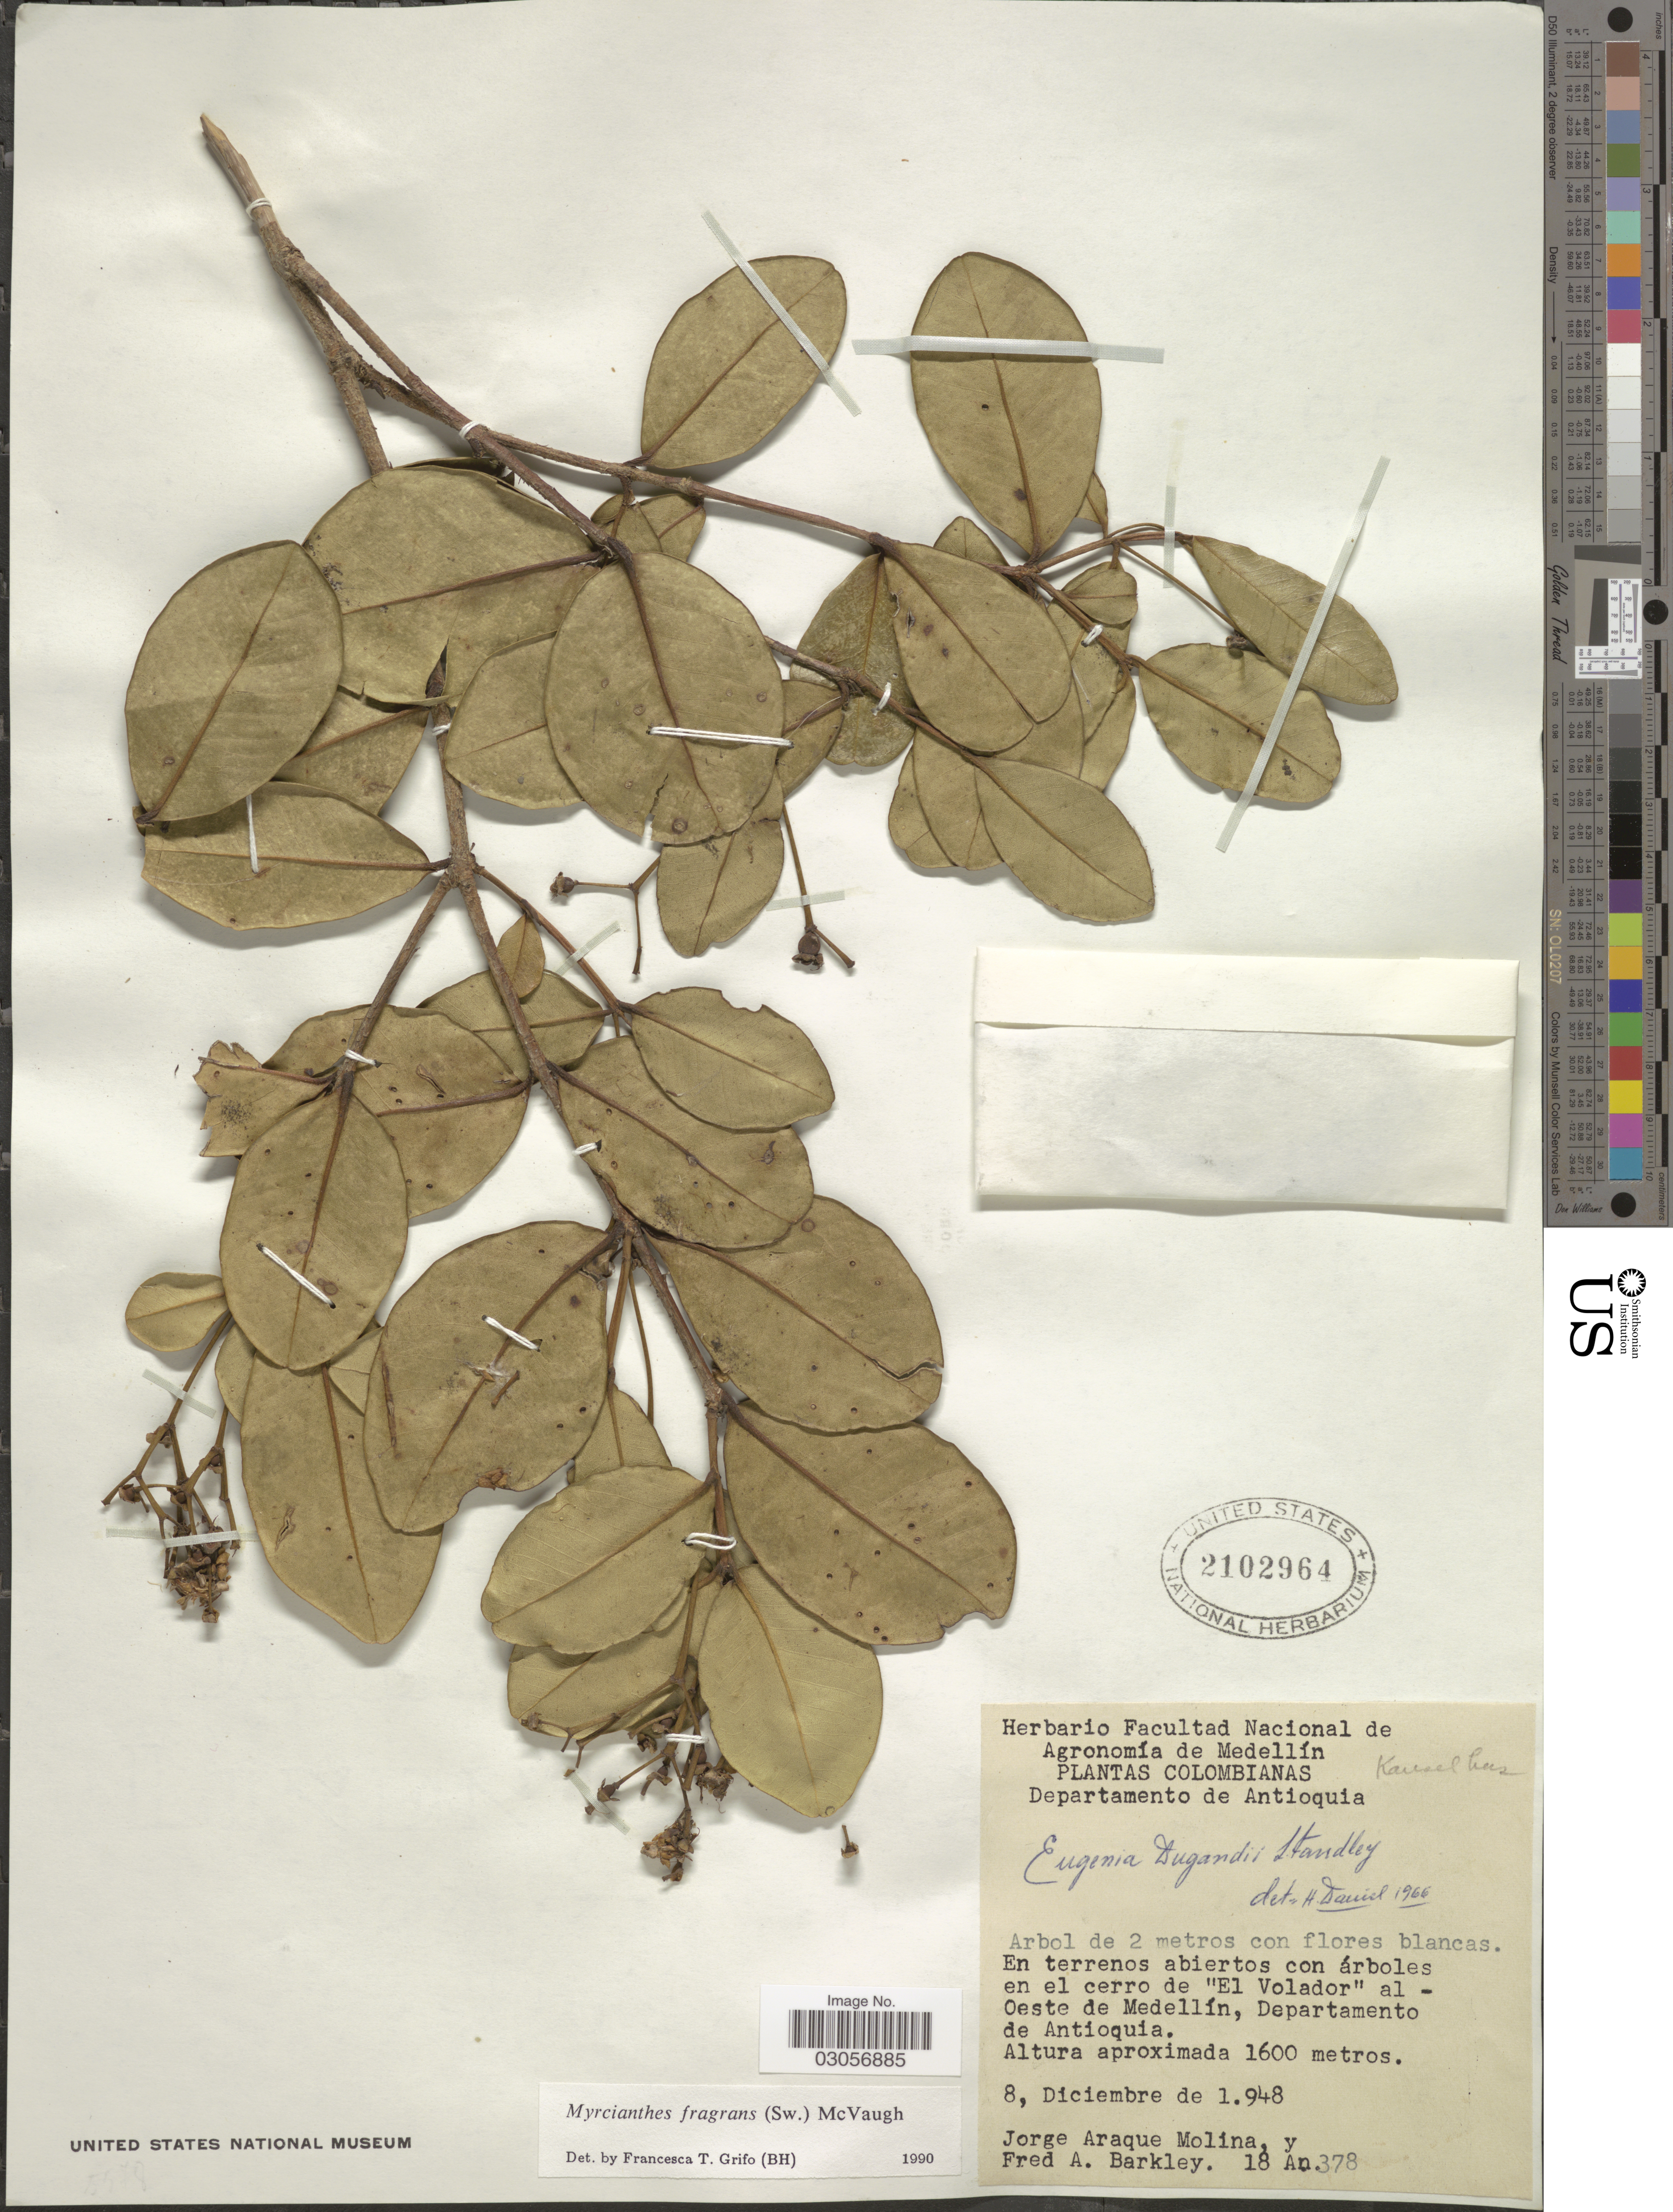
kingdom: Plantae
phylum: Tracheophyta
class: Magnoliopsida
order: Myrtales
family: Myrtaceae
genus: Myrcianthes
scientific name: Myrcianthes fragrans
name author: (Sw.) McVaugh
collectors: J. Araque Molina & F. A. Barkley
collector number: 18An378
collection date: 1948-12-08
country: Colombia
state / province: Antioquia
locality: Departamento de Antioquia, En terrenos abiertos con arboles en el cerro "El Volador" al Oeste de Medellín.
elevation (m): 1600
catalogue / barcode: US 2102964